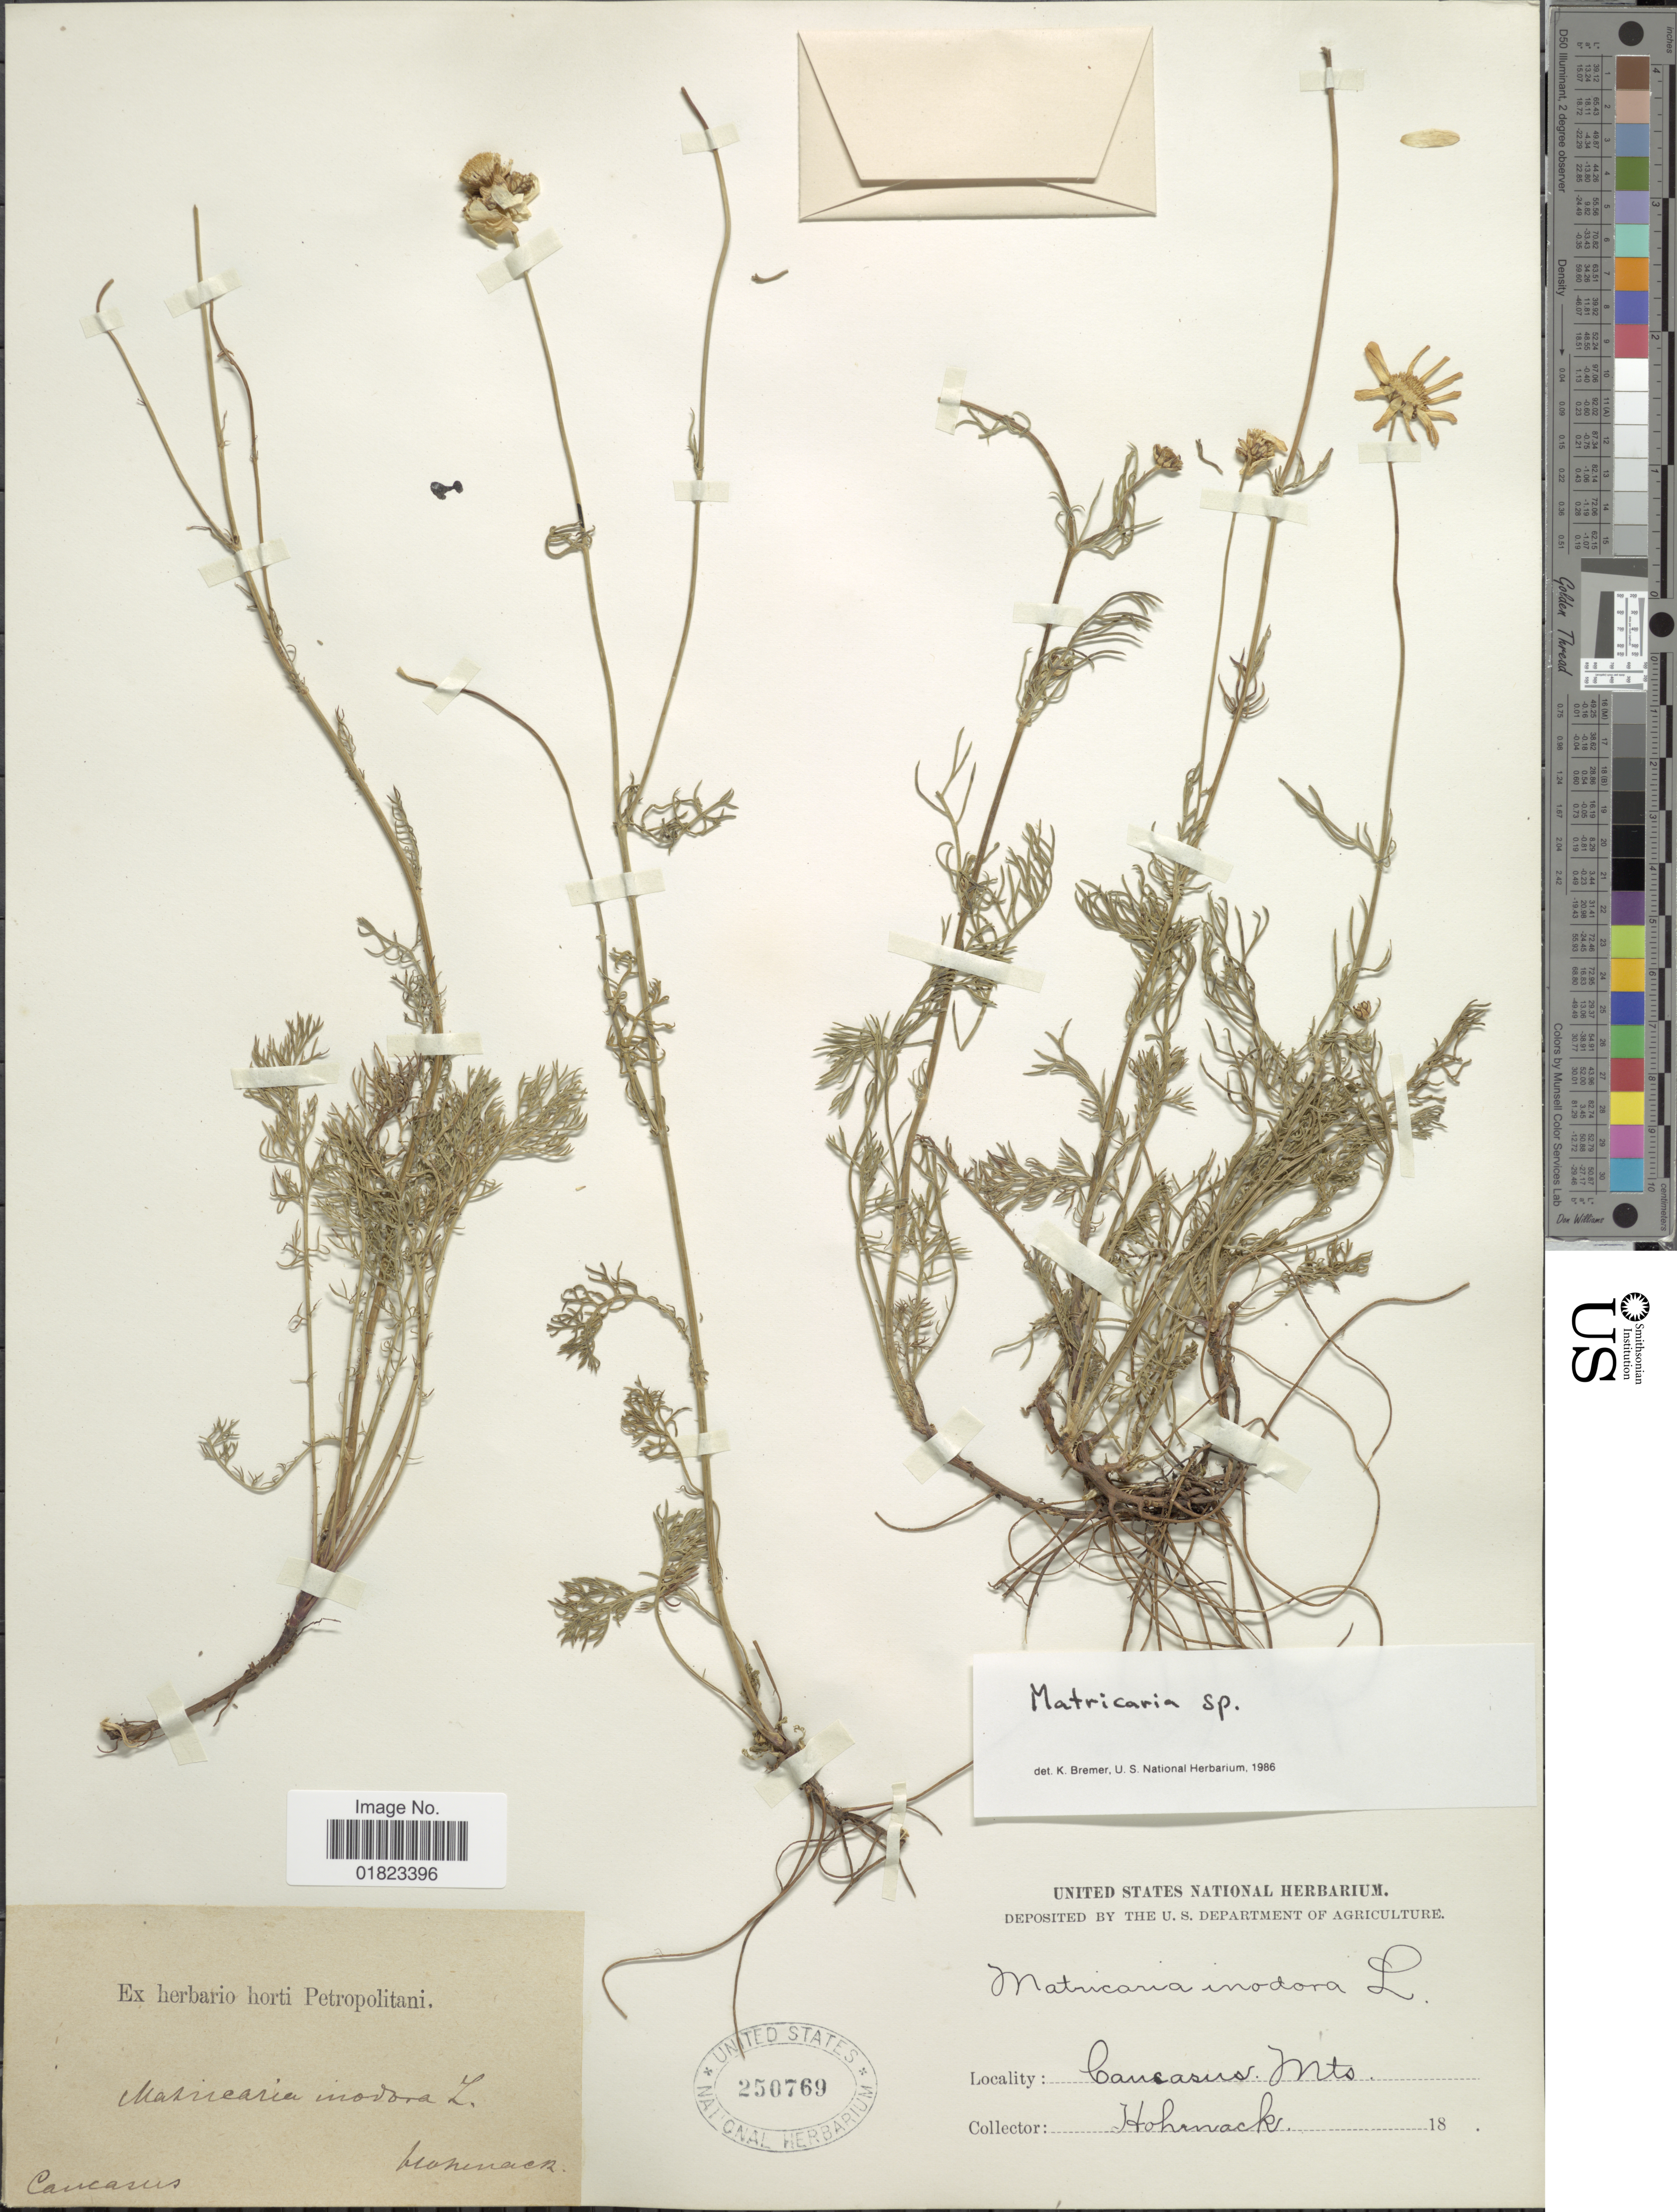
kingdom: Plantae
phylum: Tracheophyta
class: Magnoliopsida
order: Asterales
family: Asteraceae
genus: Matricaria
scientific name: Matricaria sp.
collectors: Hohenack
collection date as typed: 18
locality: Caucasus Mts. Caucasus.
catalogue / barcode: US 250769